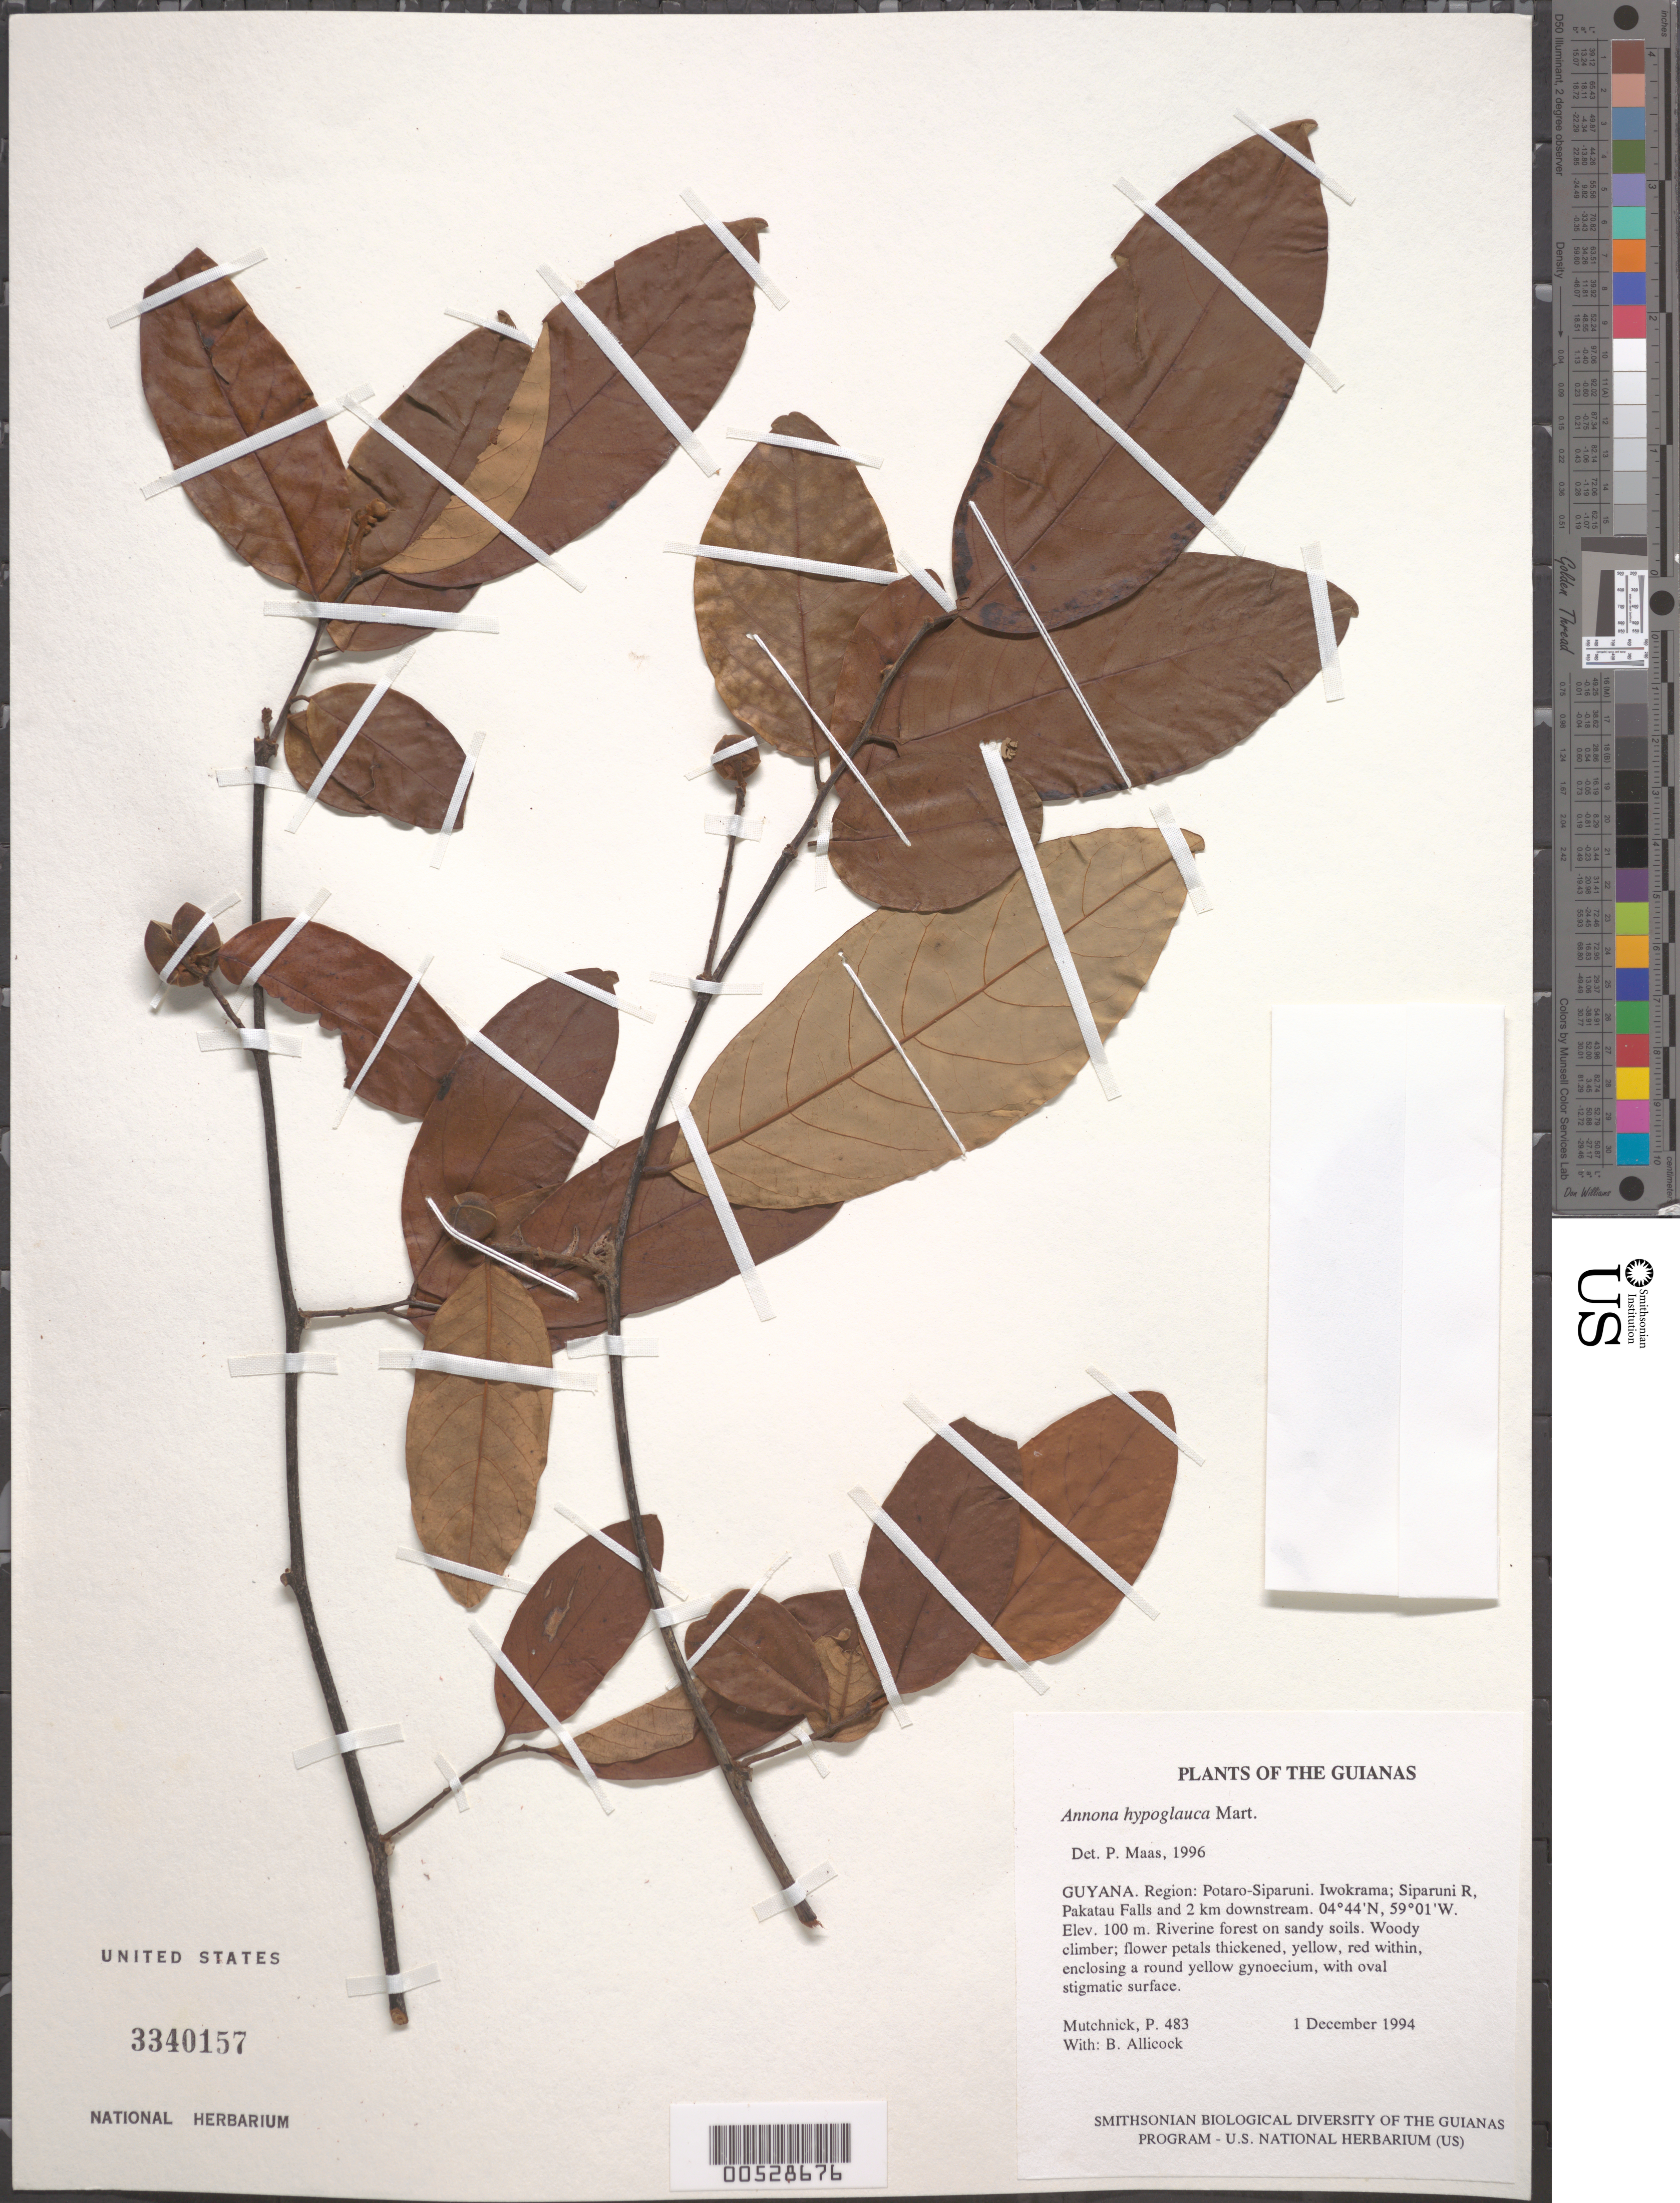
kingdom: Plantae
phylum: Tracheophyta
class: Magnoliopsida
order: Magnoliales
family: Annonaceae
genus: Annona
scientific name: Annona hypoglauca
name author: Mart.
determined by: Maas, P. J.; Chatrou, L. W.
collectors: P. Mutchnick & B. Allicock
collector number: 483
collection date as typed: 1 December 1994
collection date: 1994-12-01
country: Guyana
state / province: Potaro-Siparuni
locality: Iwokrama; Siparuni R, Pakatau Falls and 2 km downstream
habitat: Riverine forest on sandy soils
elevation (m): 100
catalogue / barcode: US 3340157